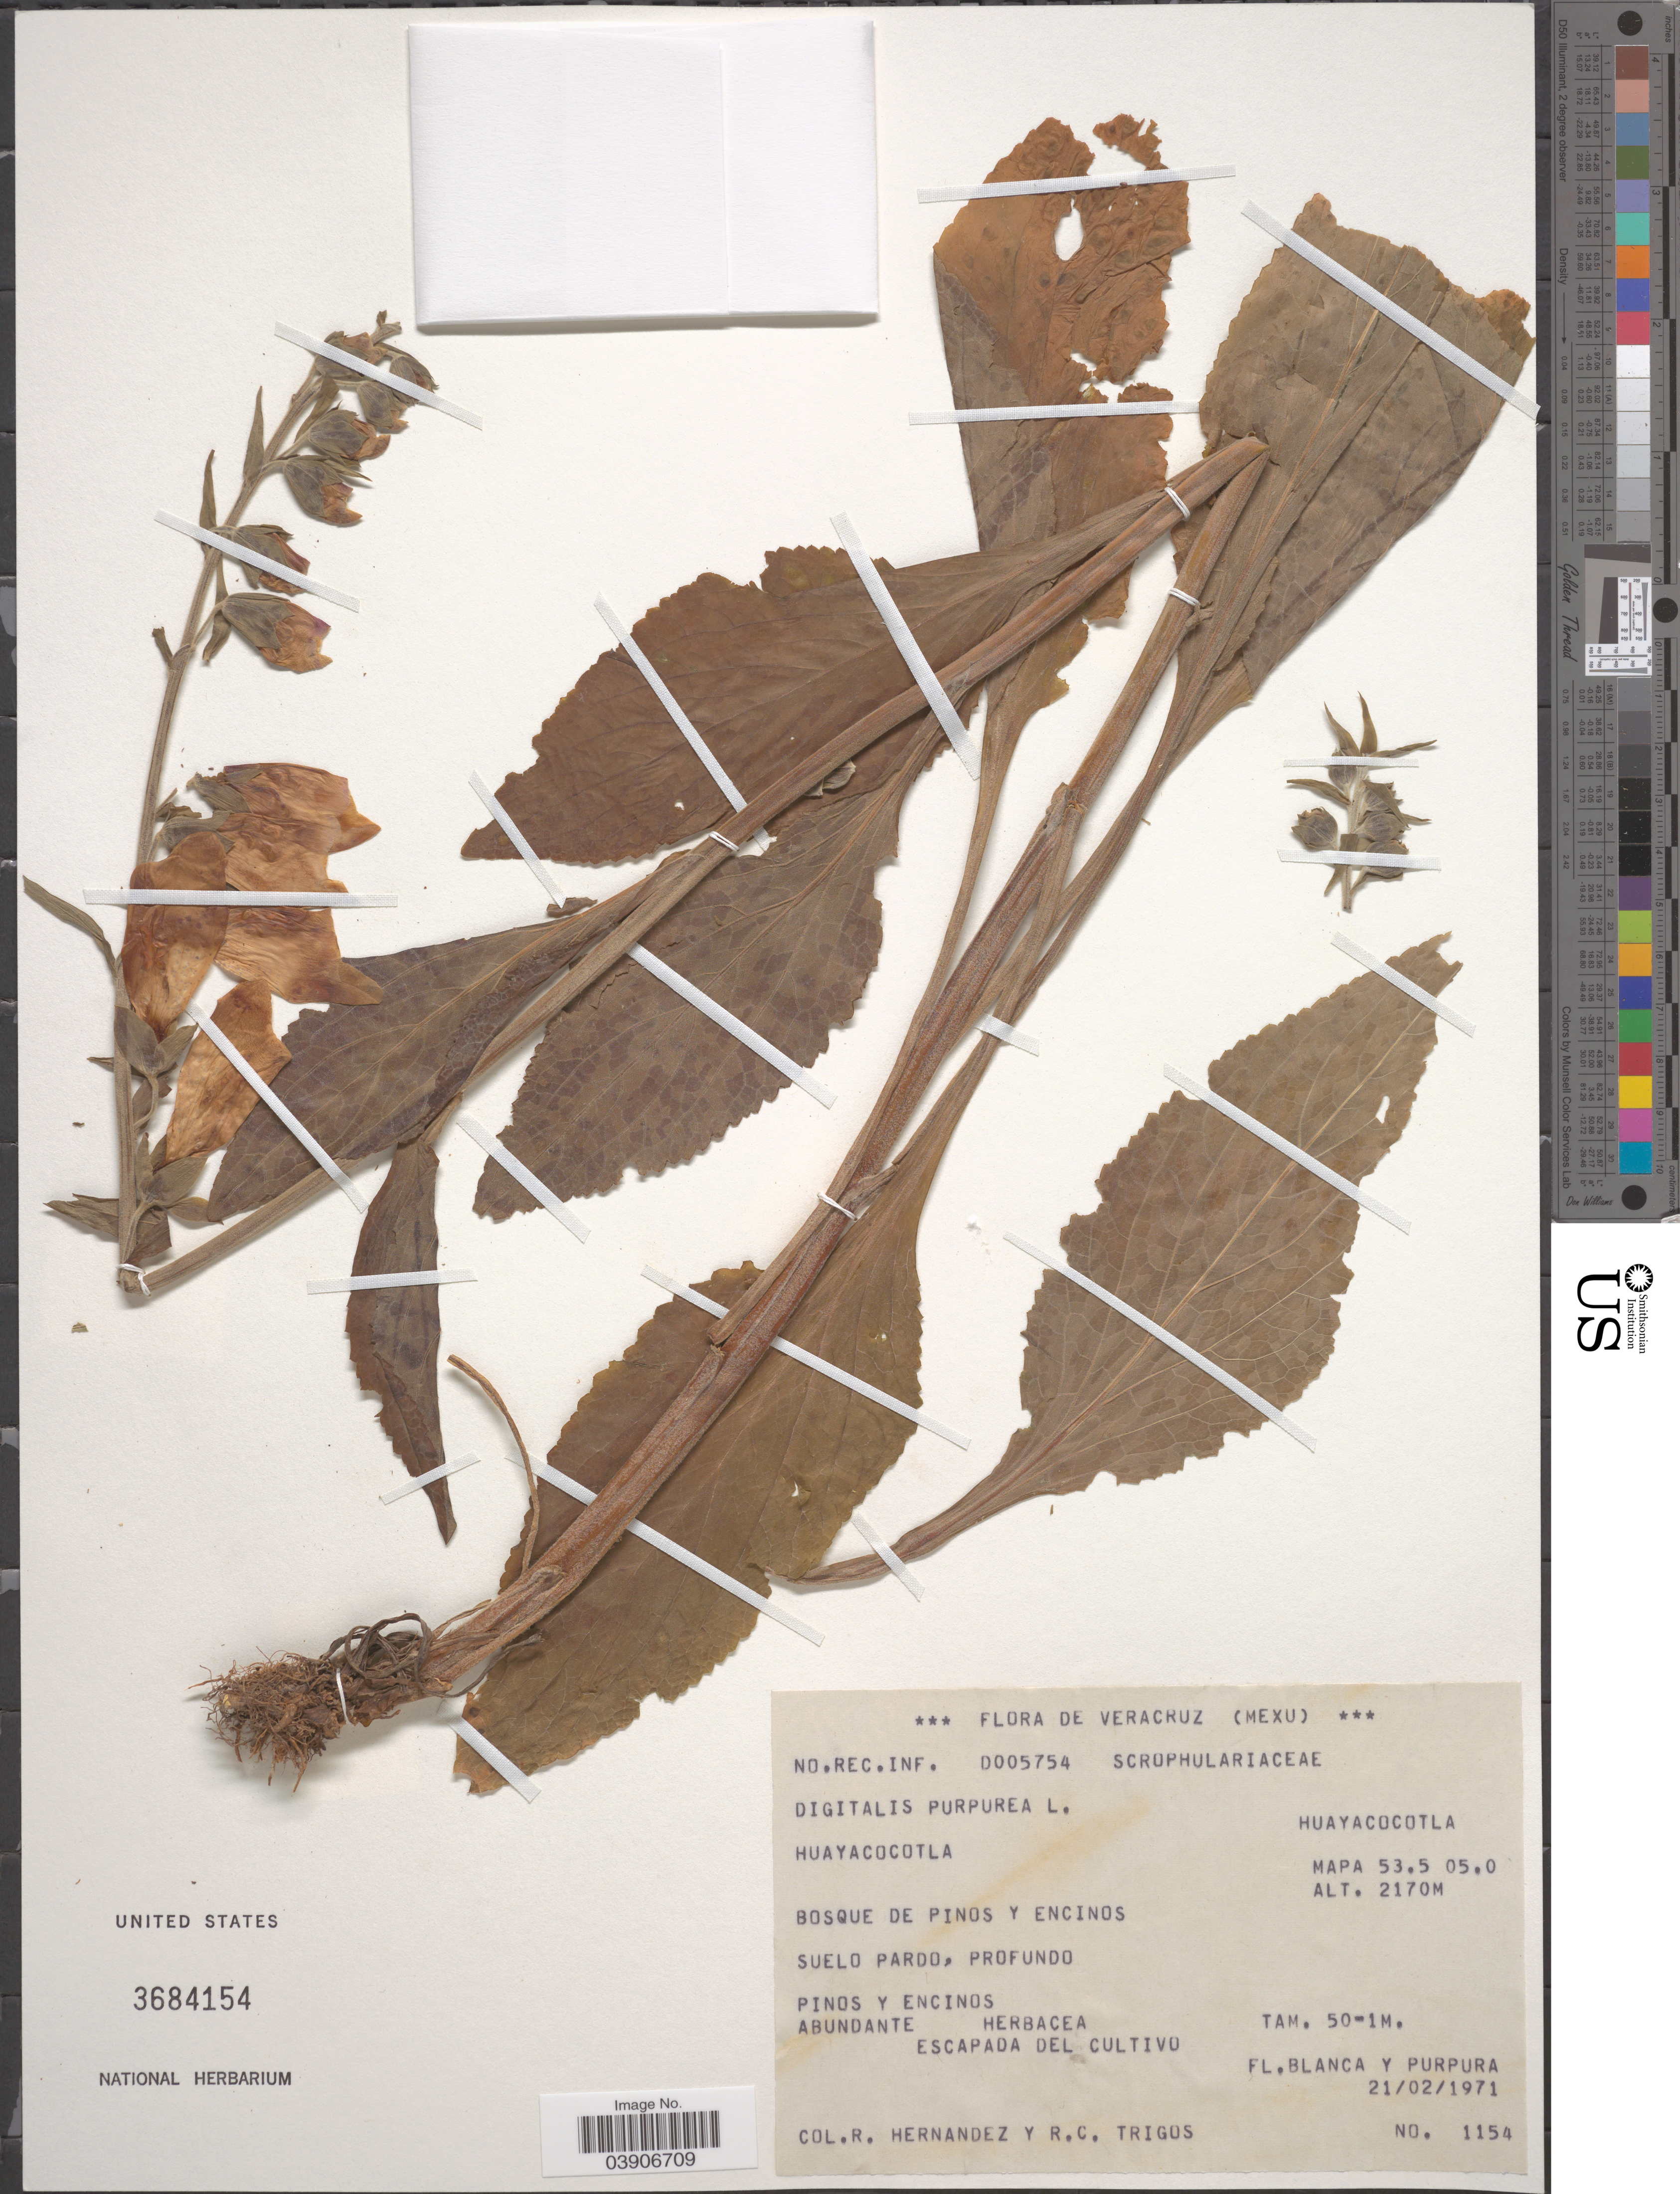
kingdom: Plantae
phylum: Tracheophyta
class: Magnoliopsida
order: Lamiales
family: Plantaginaceae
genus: Digitalis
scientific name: Digitalis purpurea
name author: L.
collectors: R. Hernandez M. & R. Trigos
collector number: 1154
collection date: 1971-02-21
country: Mexico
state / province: Veracruz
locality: Veracruz. Huayacoctla.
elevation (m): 2170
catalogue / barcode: US 3684154